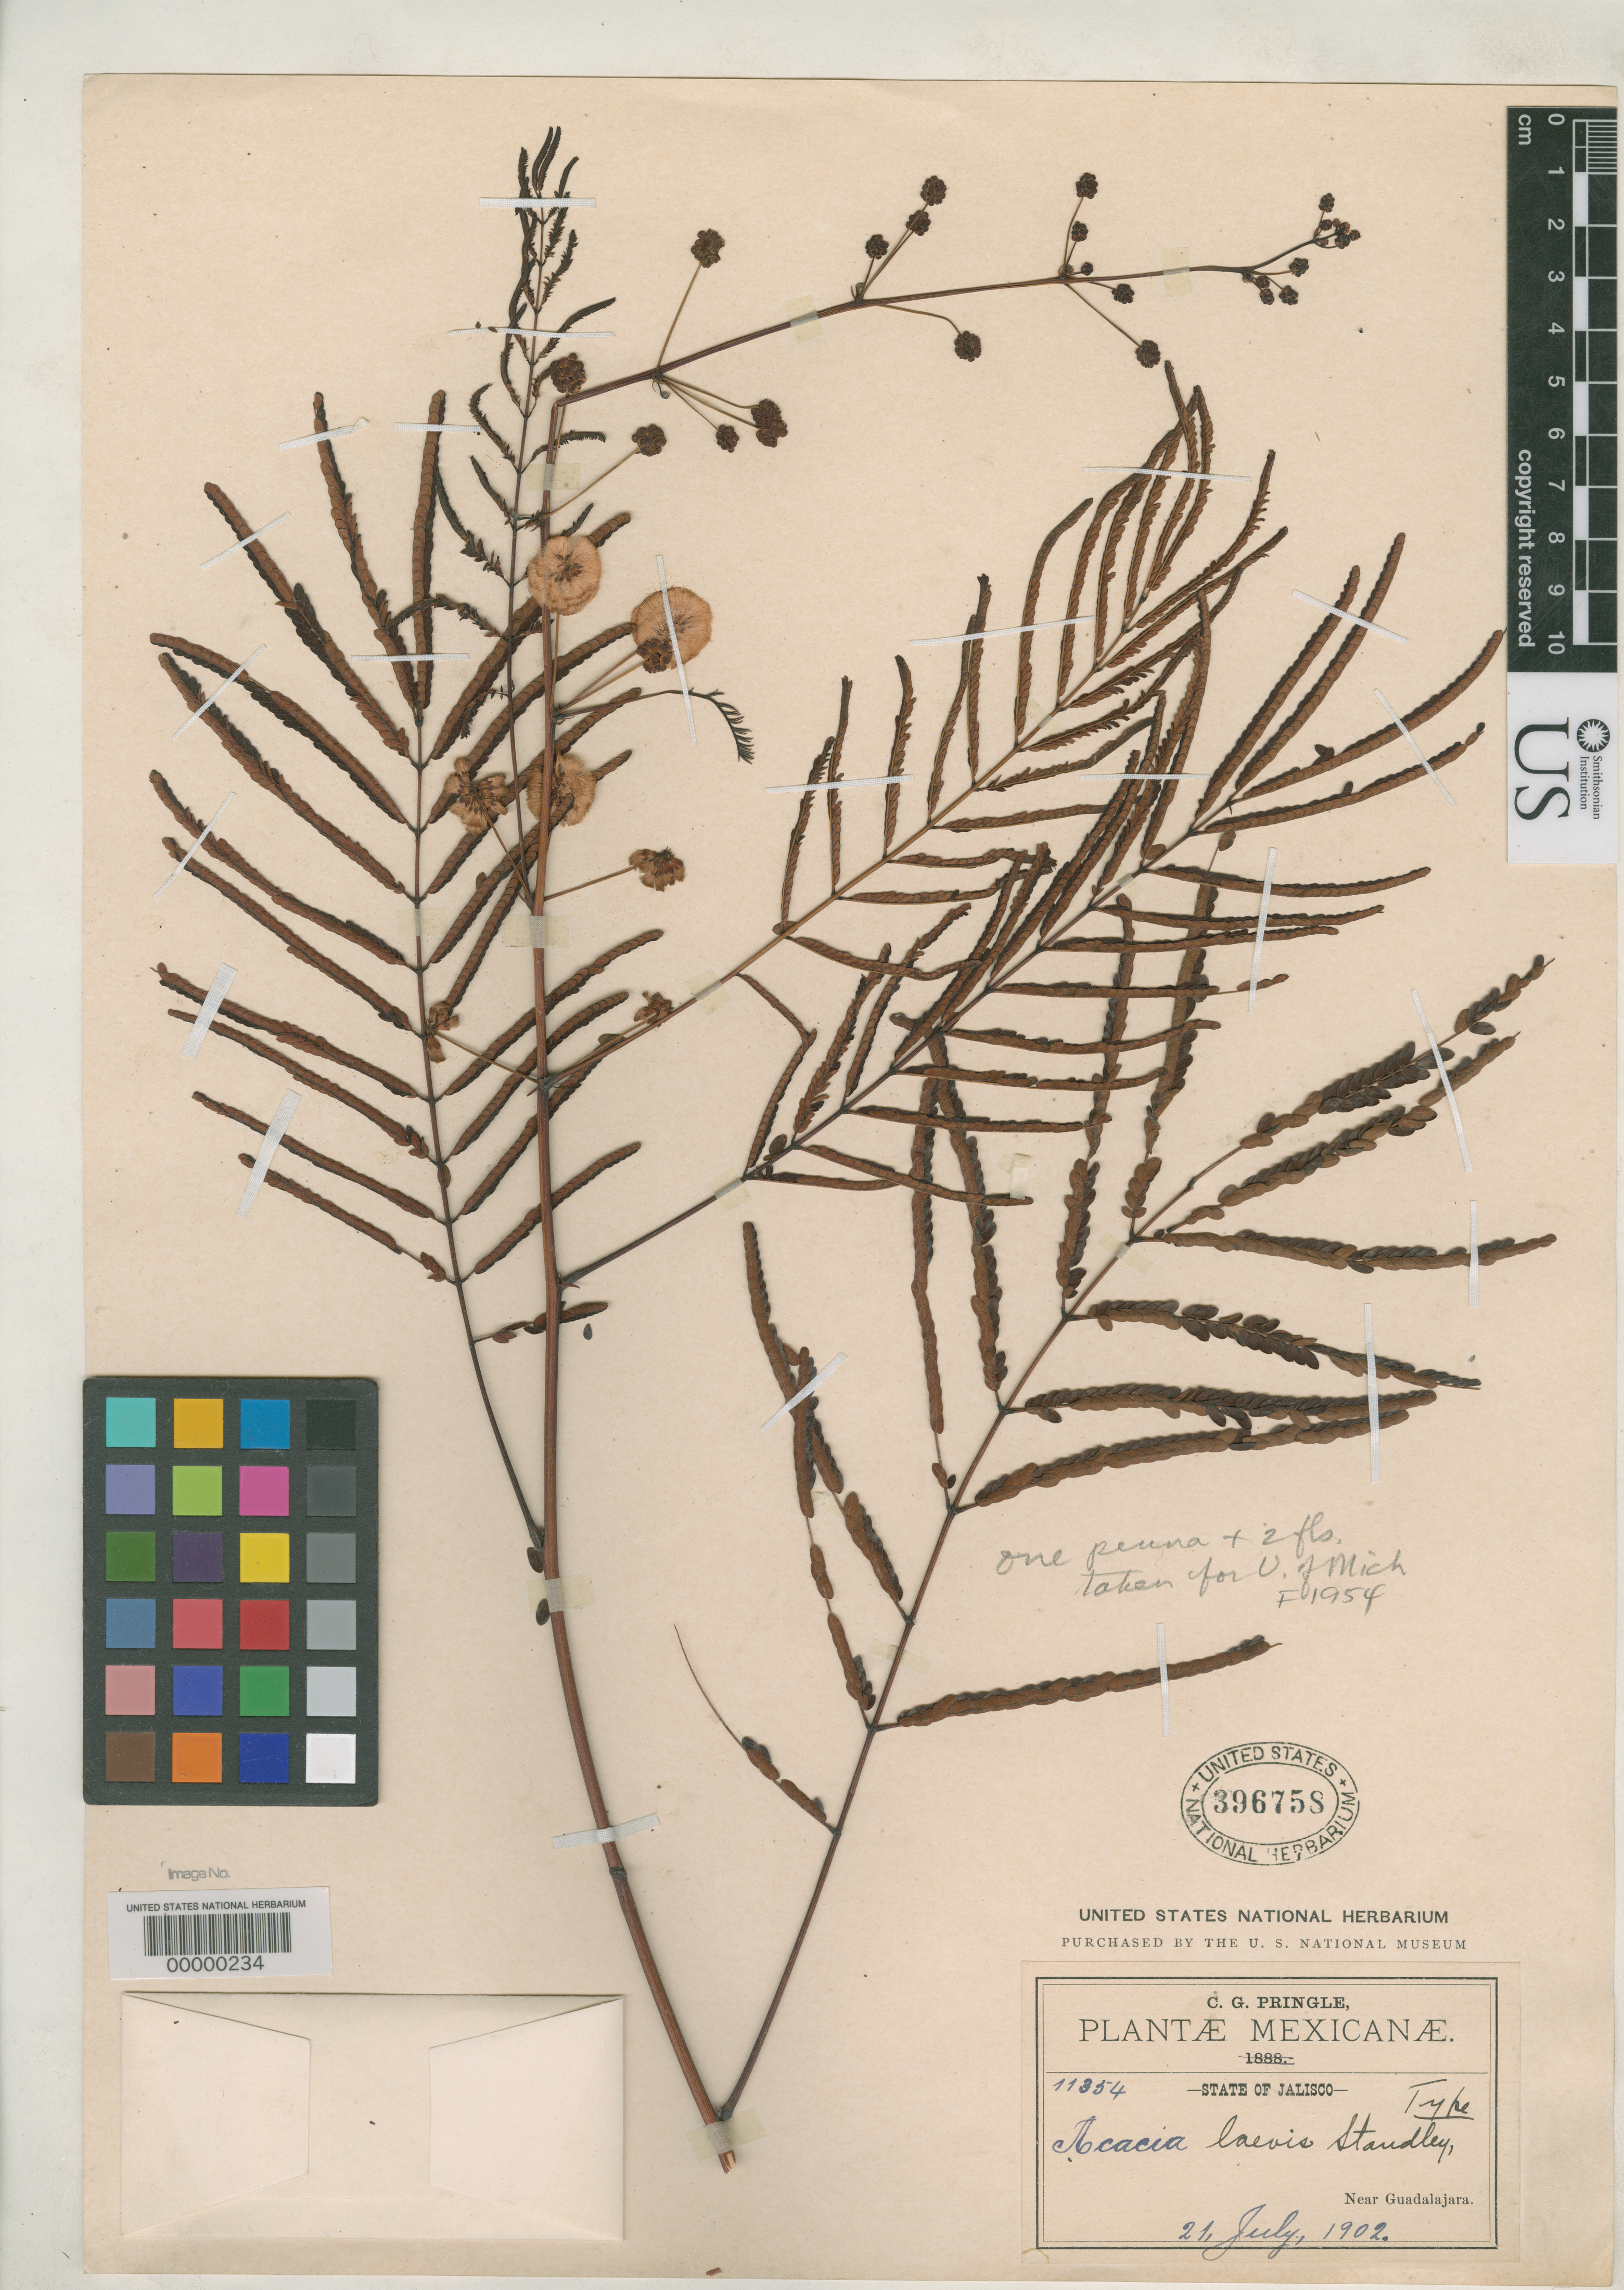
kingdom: Plantae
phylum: Tracheophyta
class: Magnoliopsida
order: Fabales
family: Fabaceae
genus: Acacia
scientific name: Acacia laevis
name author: Standl.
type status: Holotype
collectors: C. G. Pringle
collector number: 11354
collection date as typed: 21 Jul 1902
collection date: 1902-07-21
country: Mexico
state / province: Jalisco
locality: Guadalajara.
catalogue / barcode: US 396758